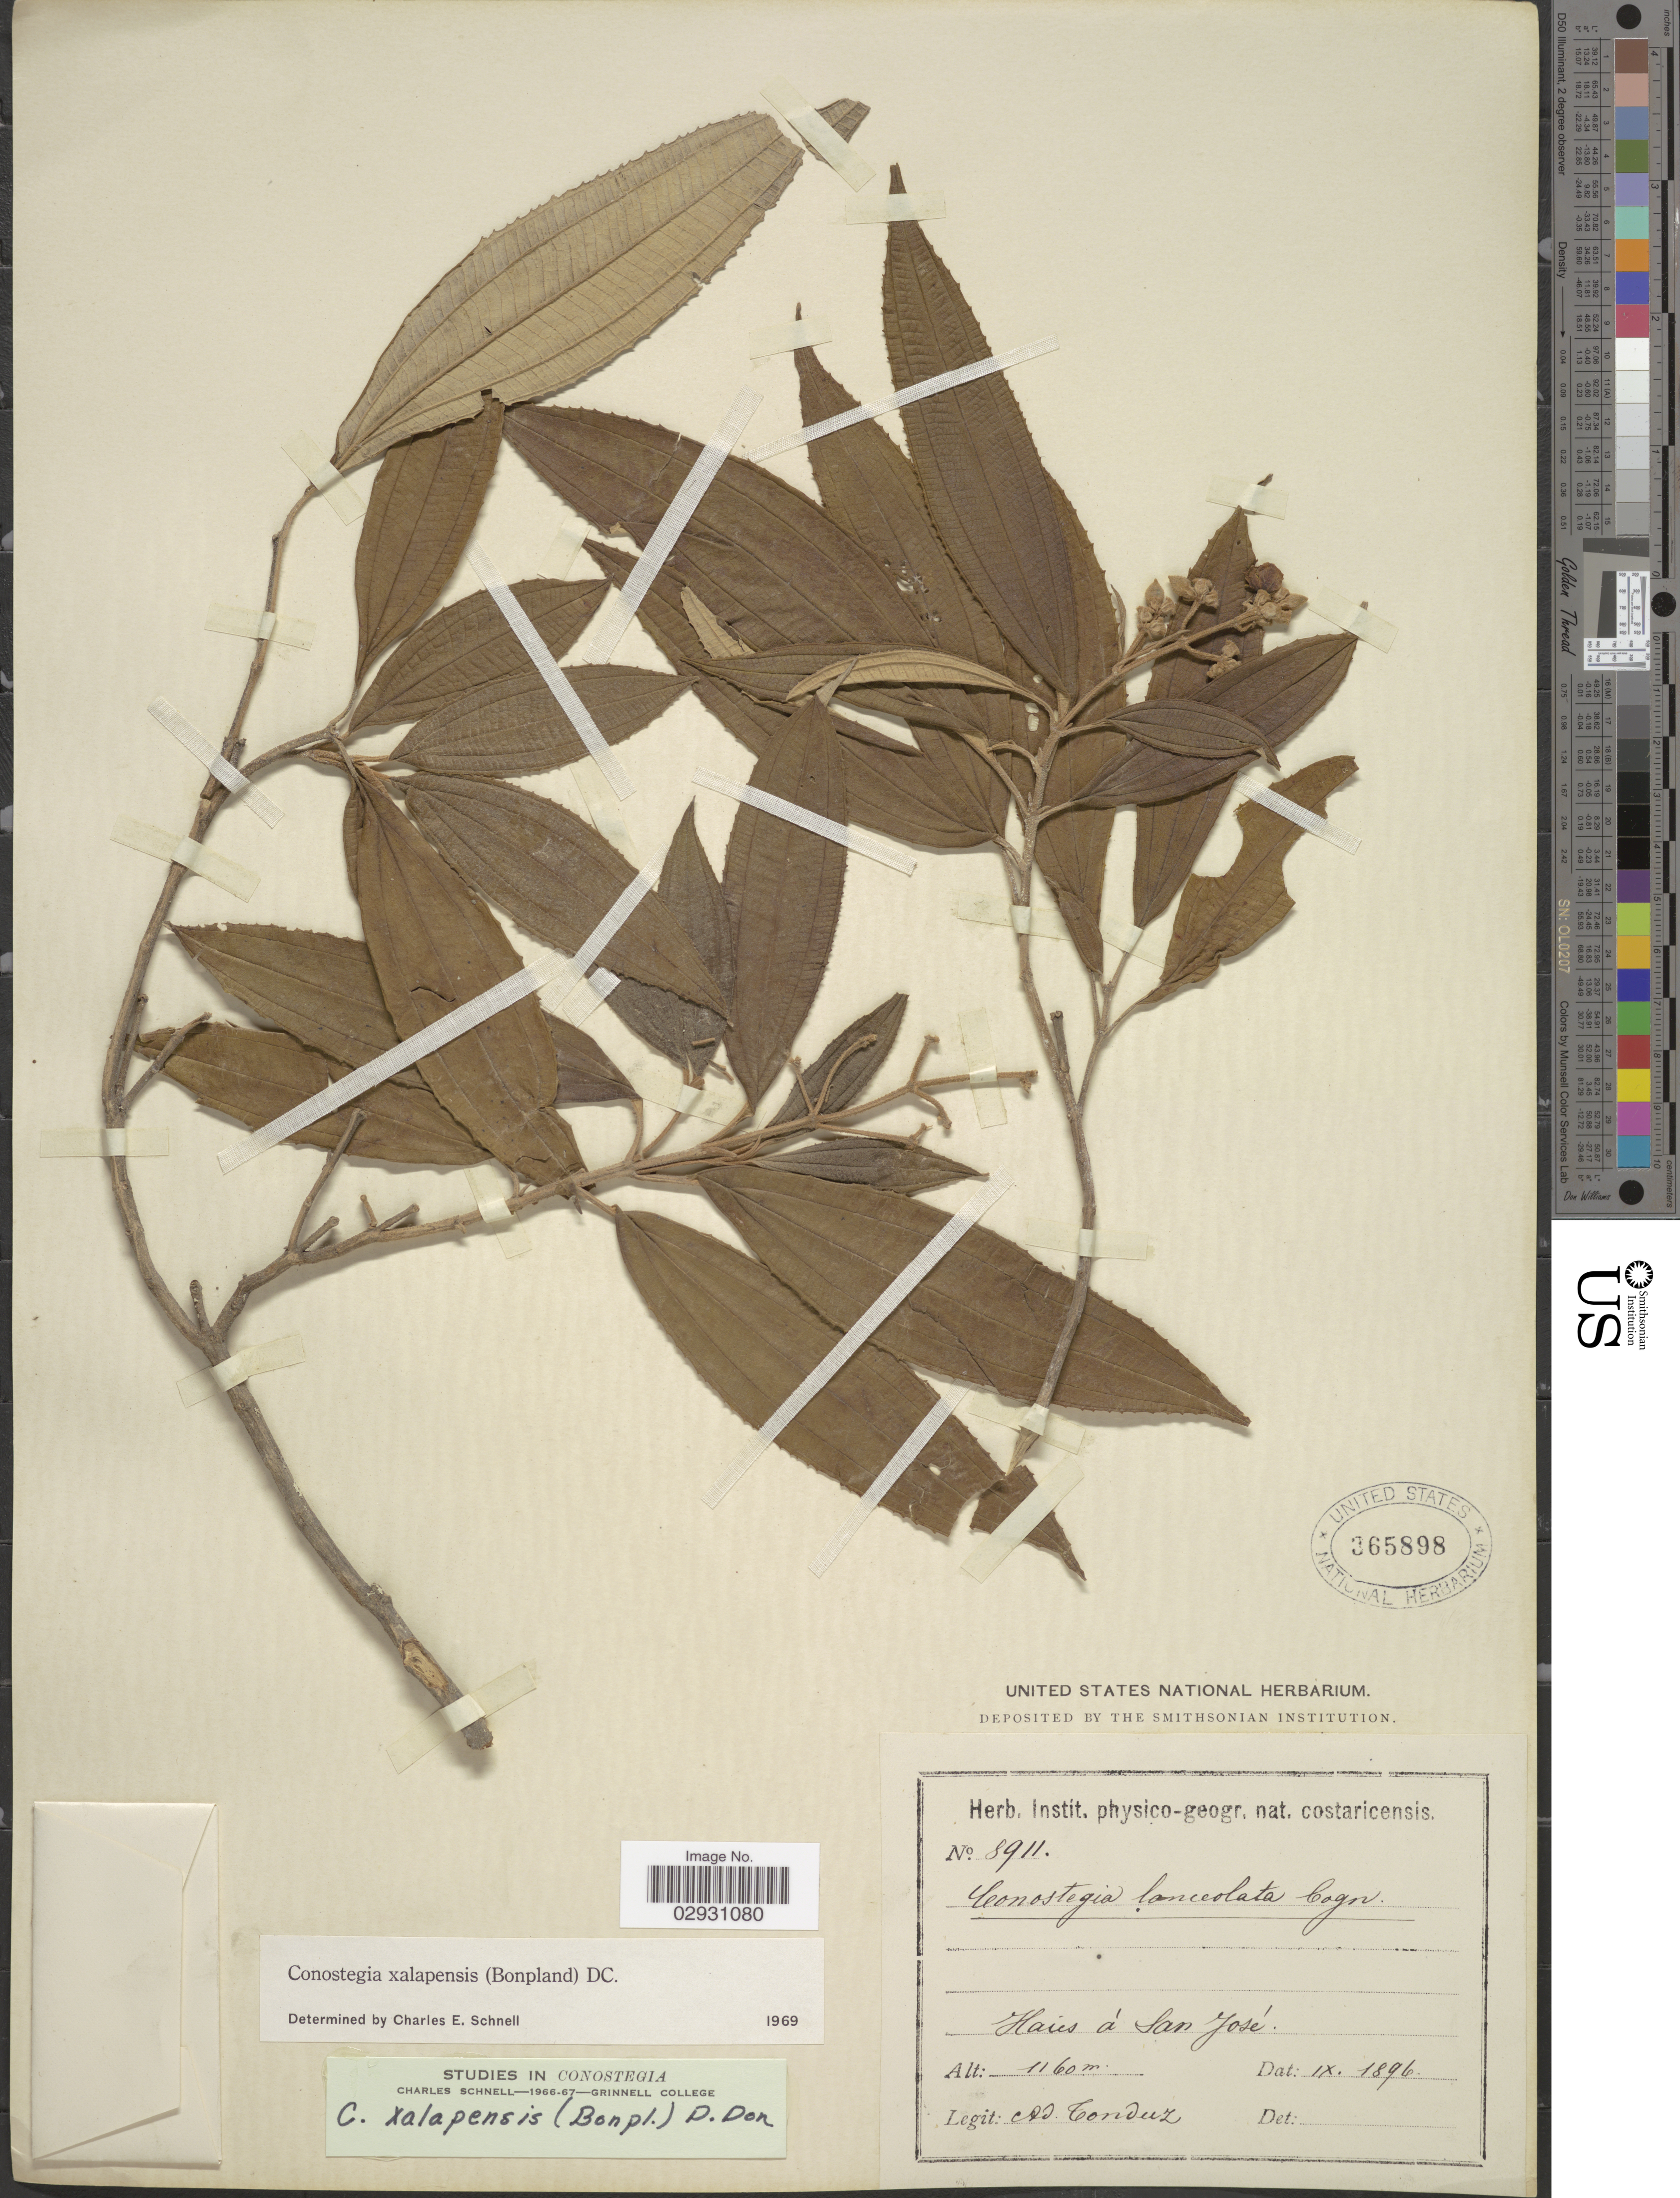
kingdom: Plantae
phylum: Tracheophyta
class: Magnoliopsida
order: Myrtales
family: Melastomataceae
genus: Conostegia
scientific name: Conostegia quadrangularis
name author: Schltdl. ex Steud.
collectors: A. Tonduz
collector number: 8911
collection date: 1896-09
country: Costa Rica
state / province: San José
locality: Haies à San José.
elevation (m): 1160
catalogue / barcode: US 365898